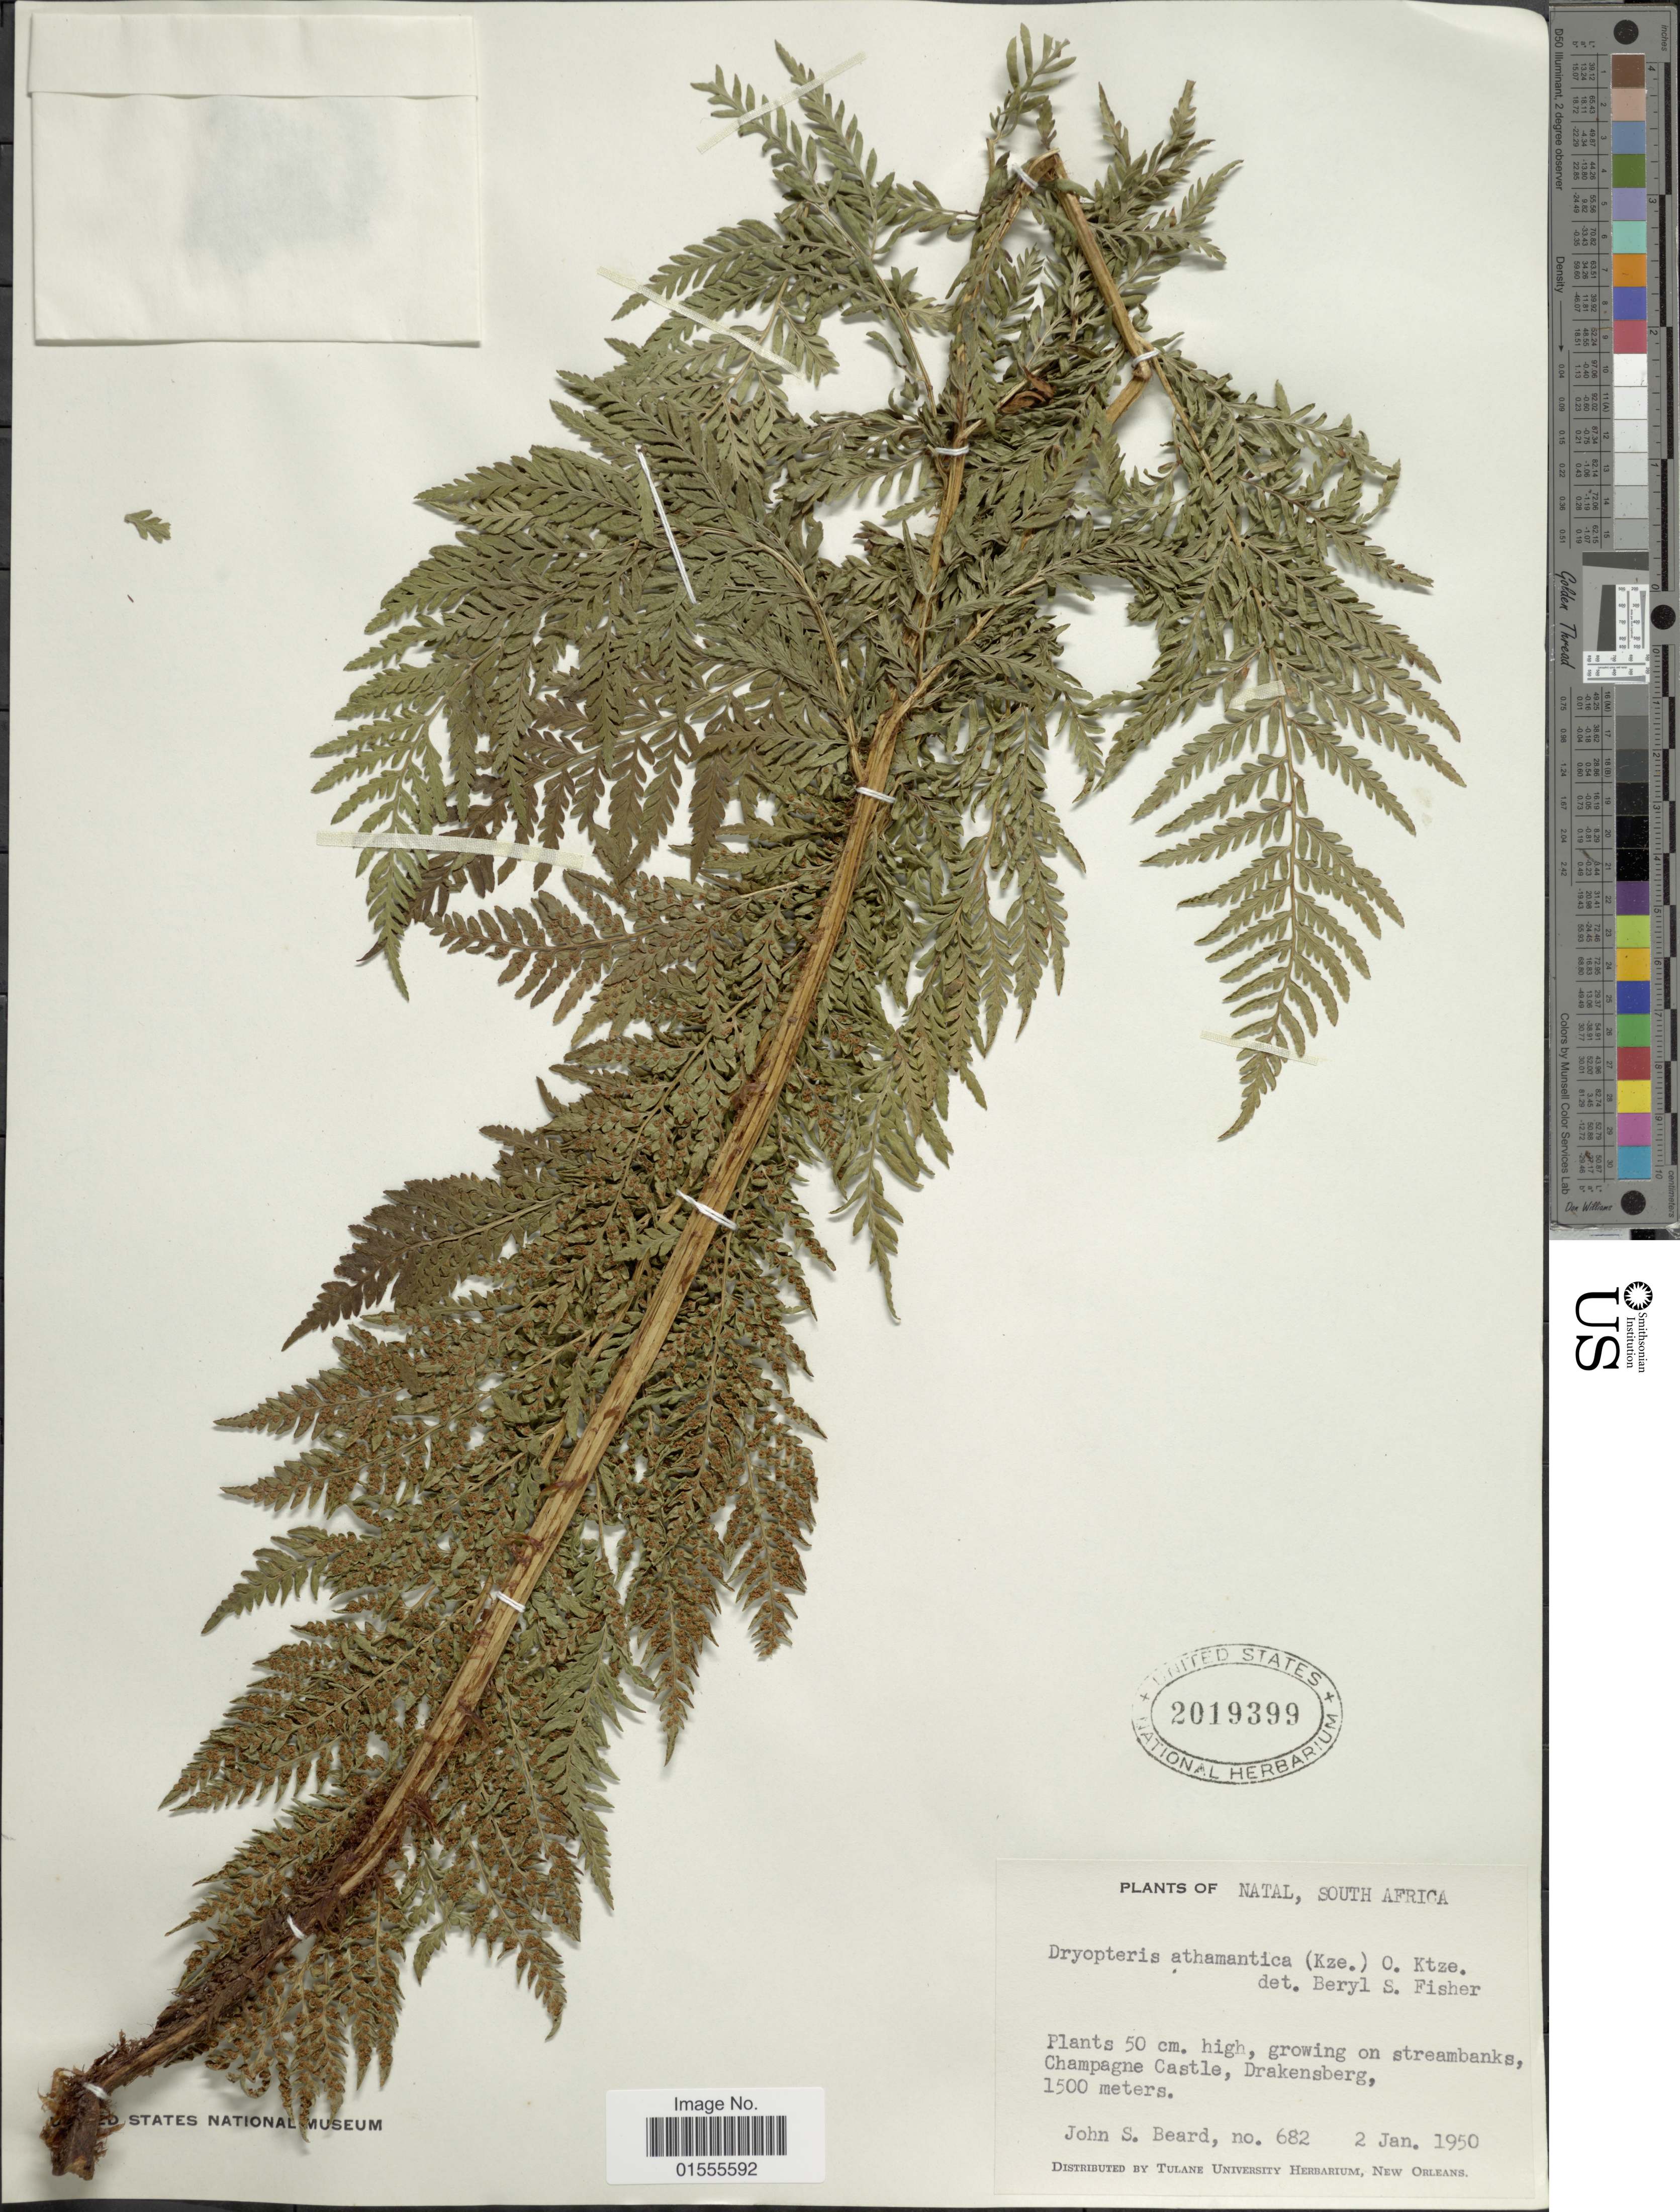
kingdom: Plantae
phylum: Tracheophyta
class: Polypodiopsida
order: Polypodiales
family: Dryopteridaceae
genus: Dryopteris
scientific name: Dryopteris athamantica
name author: (Kunze) Kunze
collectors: J. Beard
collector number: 682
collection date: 1950-01-02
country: South Africa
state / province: KwaZulu-Natal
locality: Natal, growing on streambanks, Champagne Castle, Drakensberg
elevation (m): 1500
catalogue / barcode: US 2019399